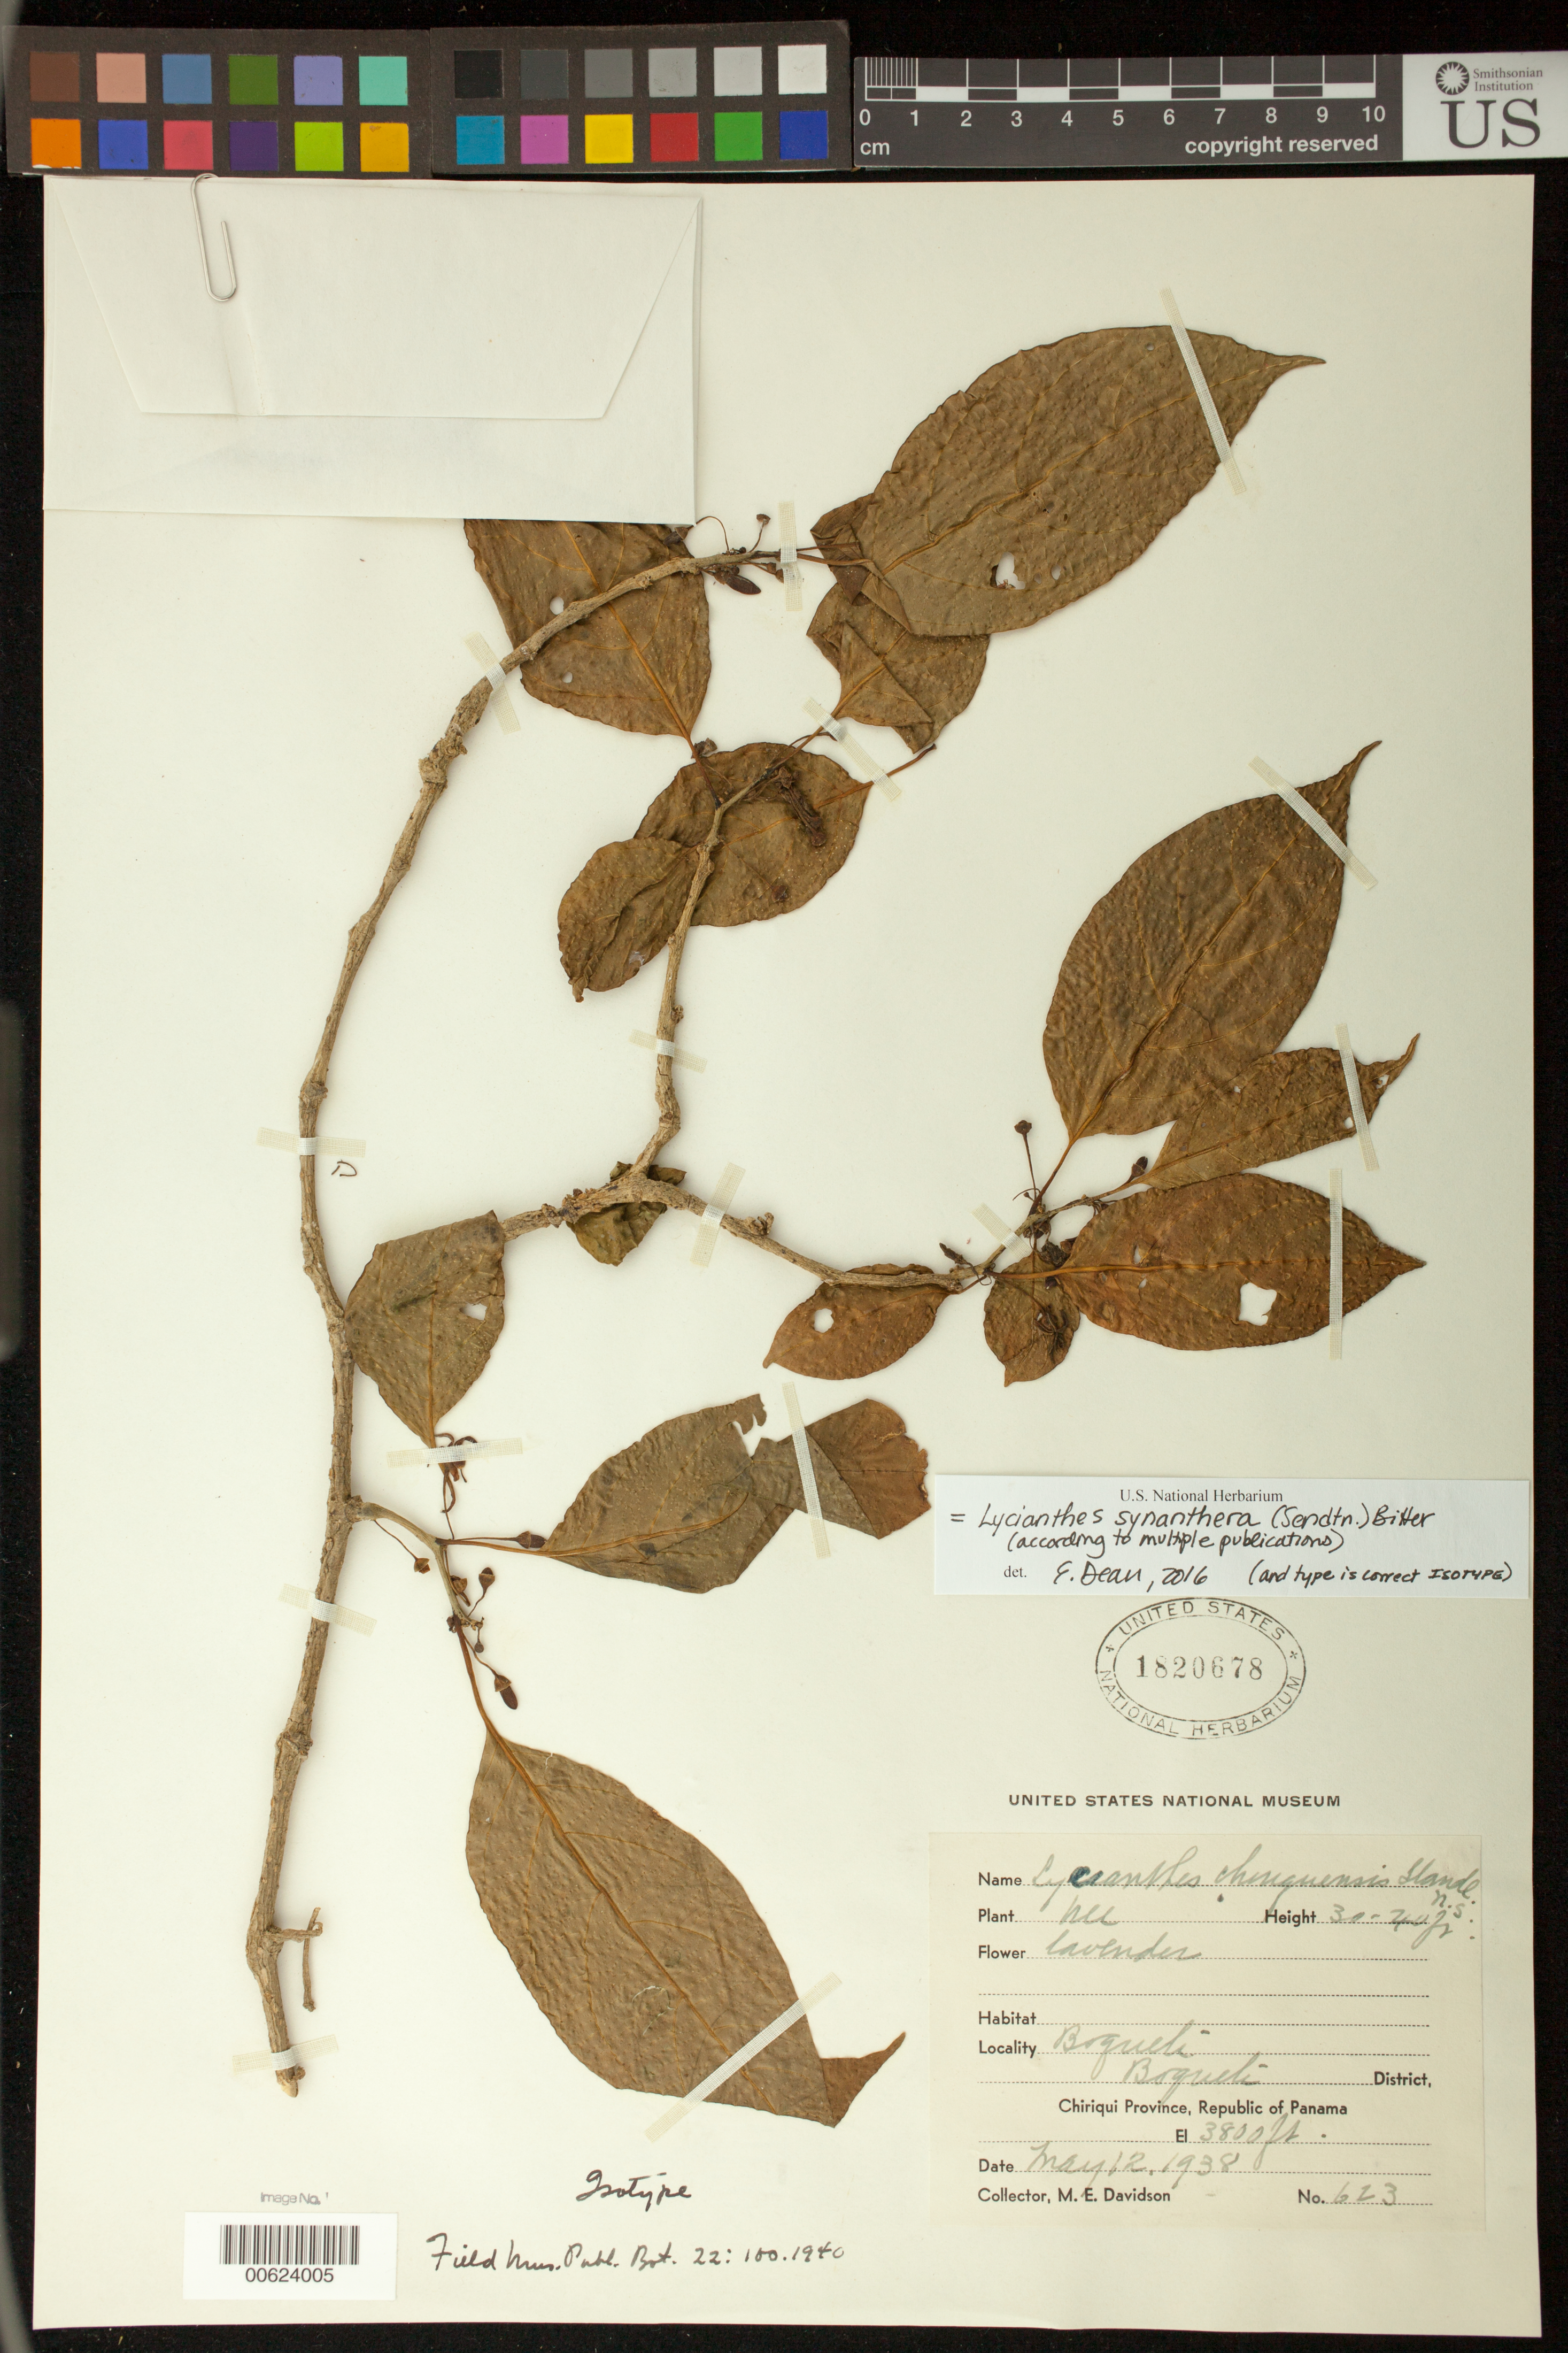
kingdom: Plantae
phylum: Tracheophyta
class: Magnoliopsida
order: Solanales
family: Solanaceae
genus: Lycianthes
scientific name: Lycianthes chiriquensis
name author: Standl.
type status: Isotype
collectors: M. Davidson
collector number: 623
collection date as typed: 12 May 1938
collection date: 1938-05-12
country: Panama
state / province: Chiriquí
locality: Boquete.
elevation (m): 1158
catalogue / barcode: US 1820678